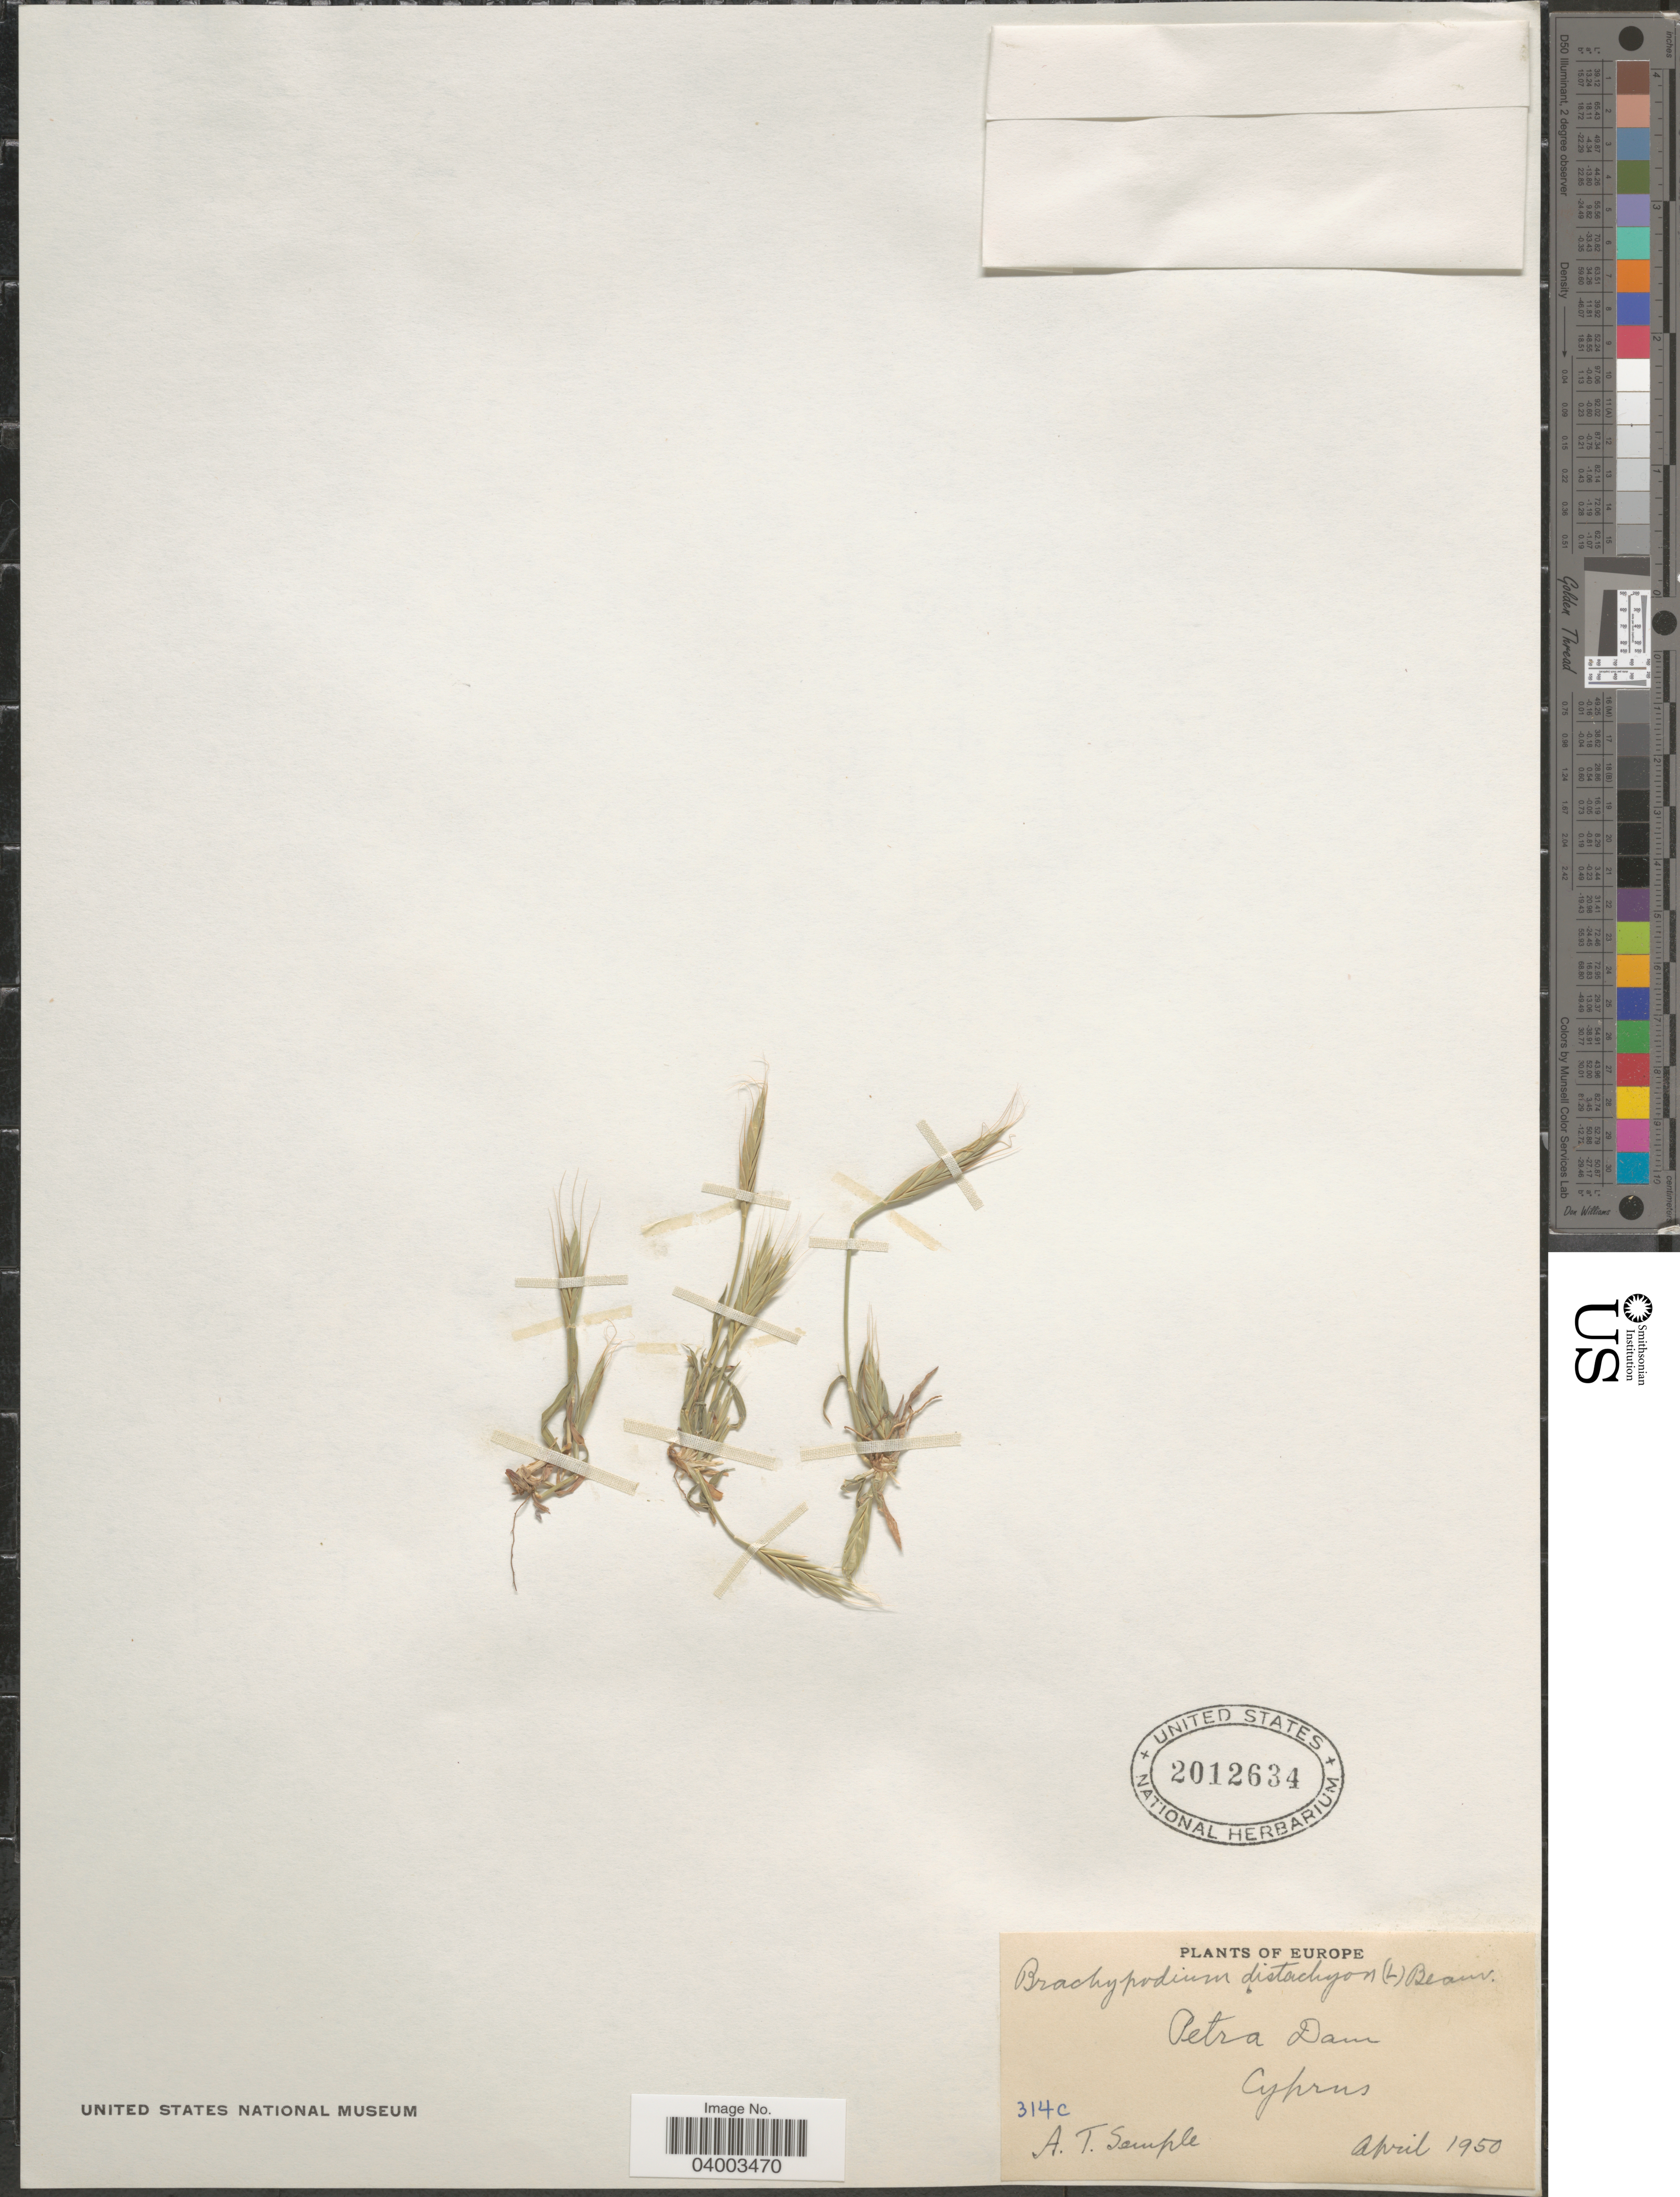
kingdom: Plantae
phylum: Tracheophyta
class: Liliopsida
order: Poales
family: Poaceae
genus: Brachypodium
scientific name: Brachypodium distachyon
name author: (L.) P. Beauv.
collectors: A. Semple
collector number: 314c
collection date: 1950-04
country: Cyprus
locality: Petra Dam.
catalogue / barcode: US 2012634